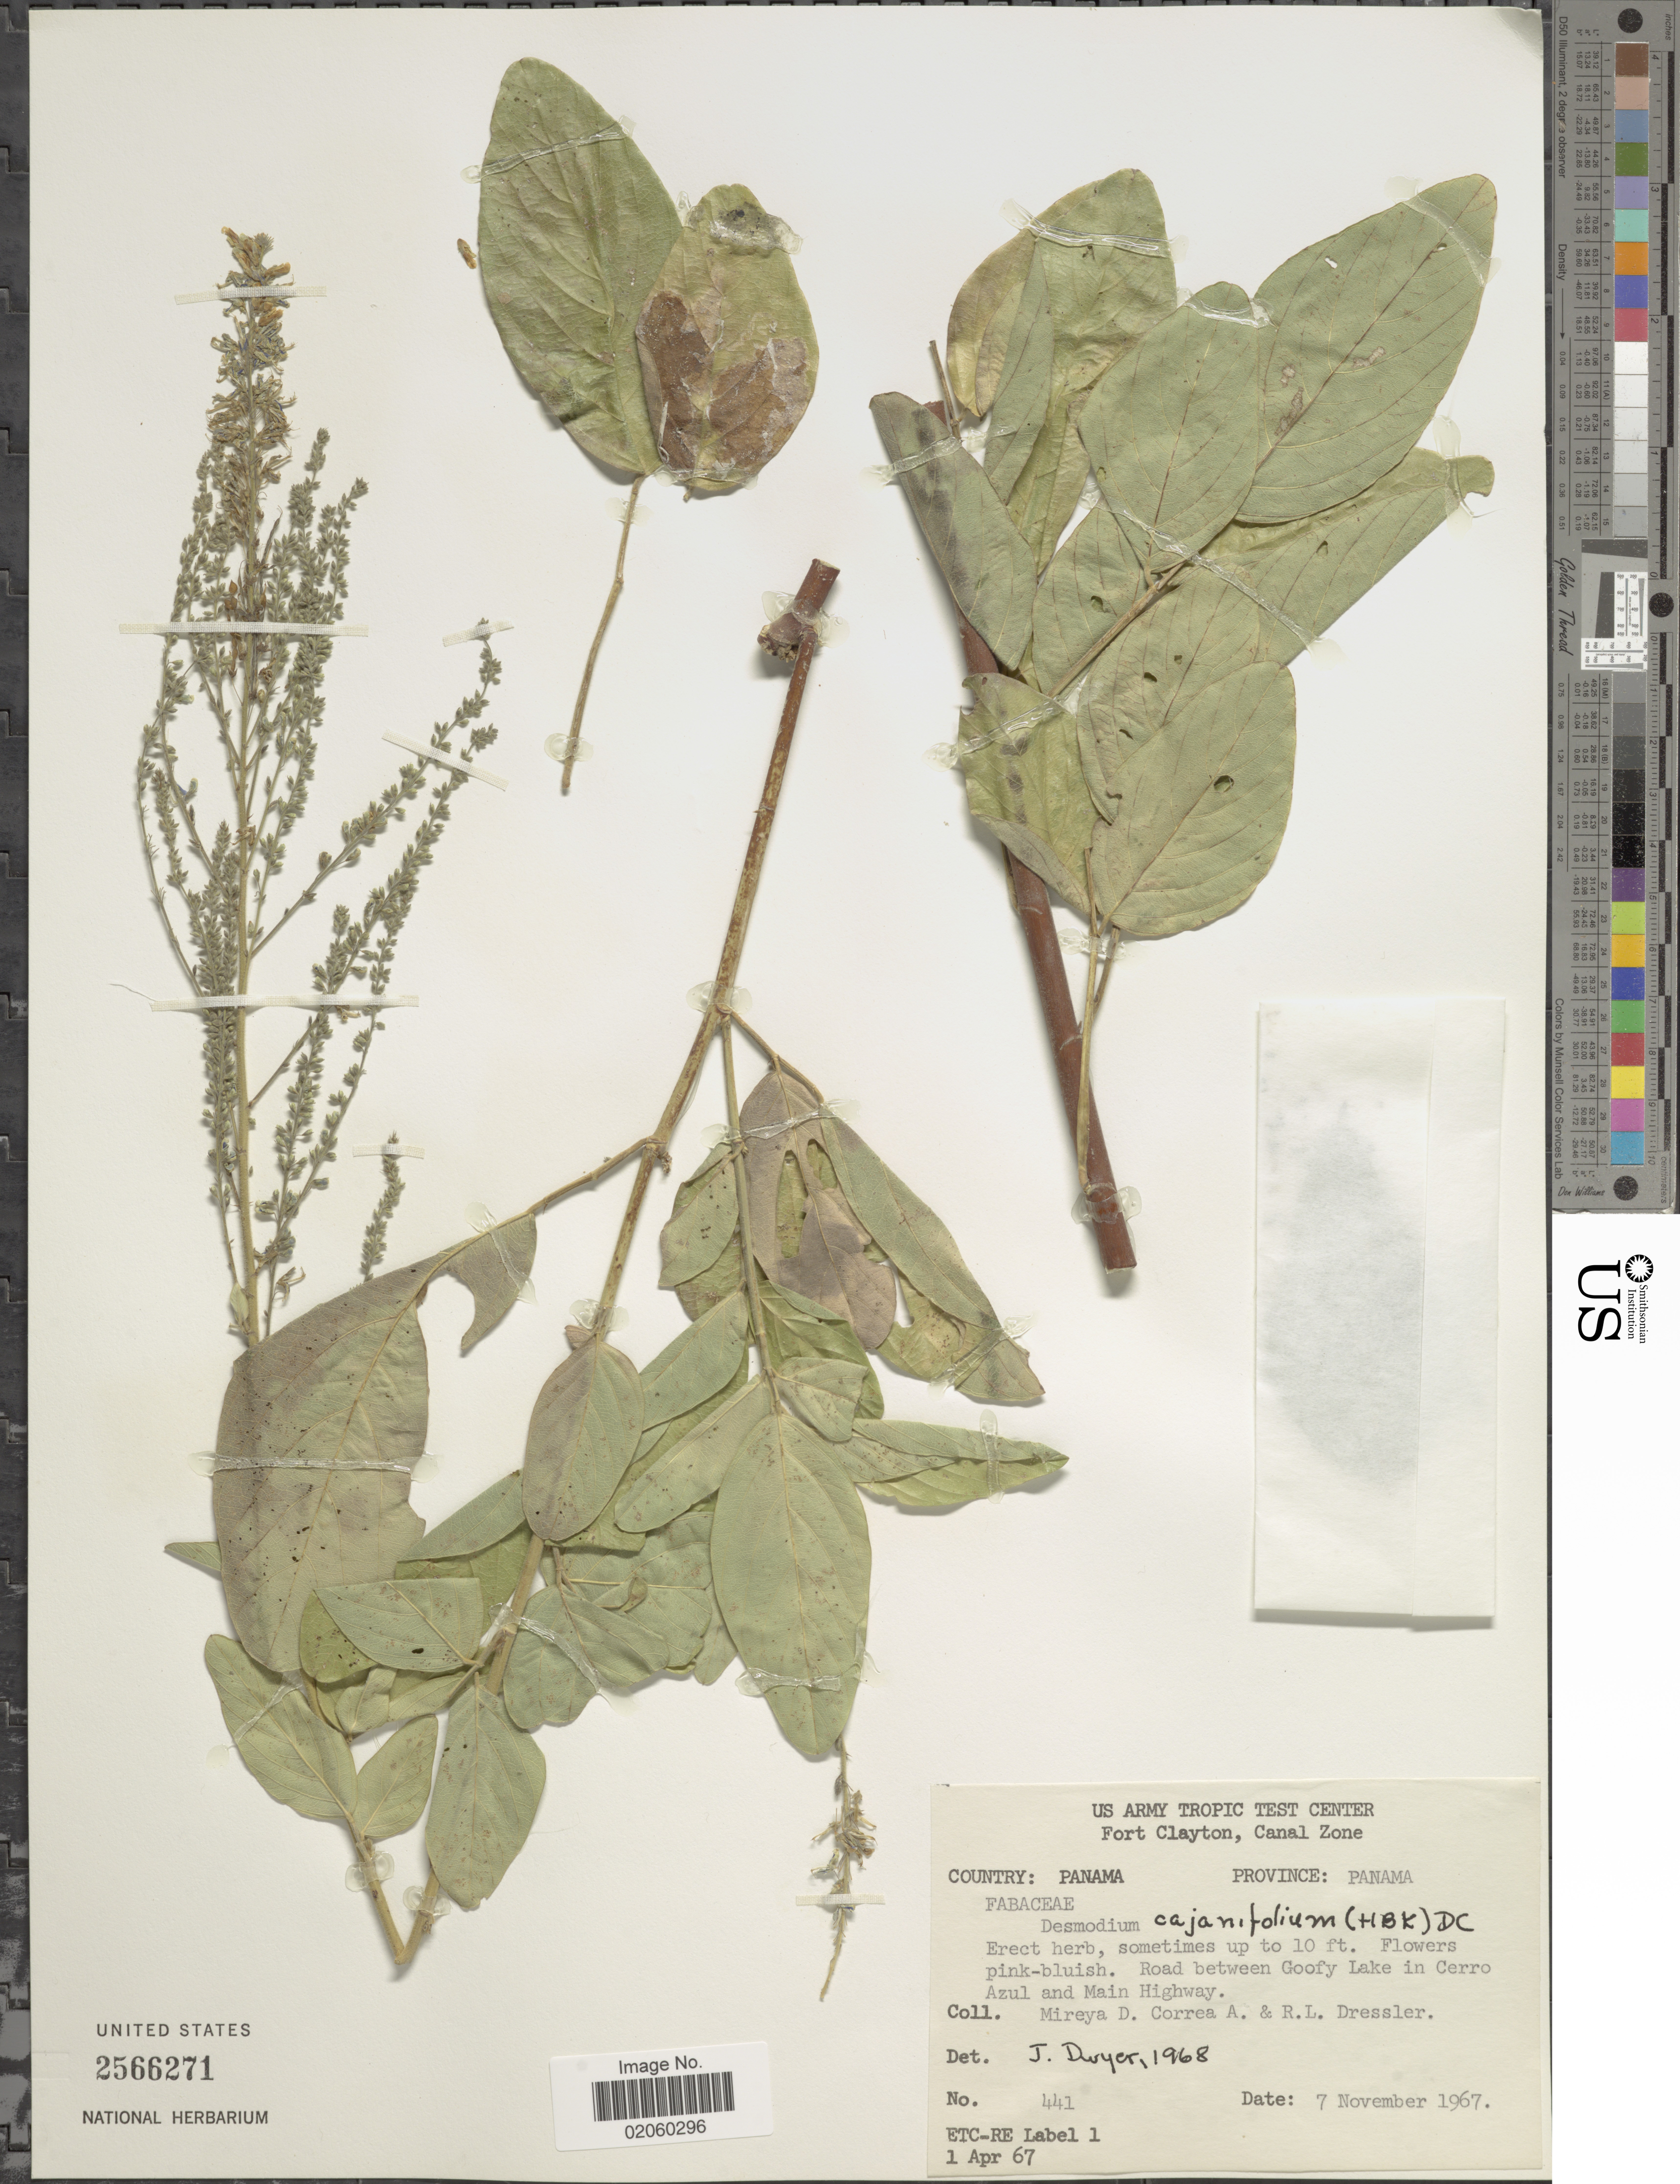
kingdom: Plantae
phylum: Tracheophyta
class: Magnoliopsida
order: Fabales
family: Fabaceae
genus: Desmodium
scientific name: Desmodium cajanifolium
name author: (Kunth) DC.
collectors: M. D. Corrêa-A. & R. Dressler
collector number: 441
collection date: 1967-11-07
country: Panama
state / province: Panamá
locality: Fort Clayton, Canal Zone [unsure placement]. Road between Goofy Lake in Cerro Azul and Main Highway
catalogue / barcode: US 2566271